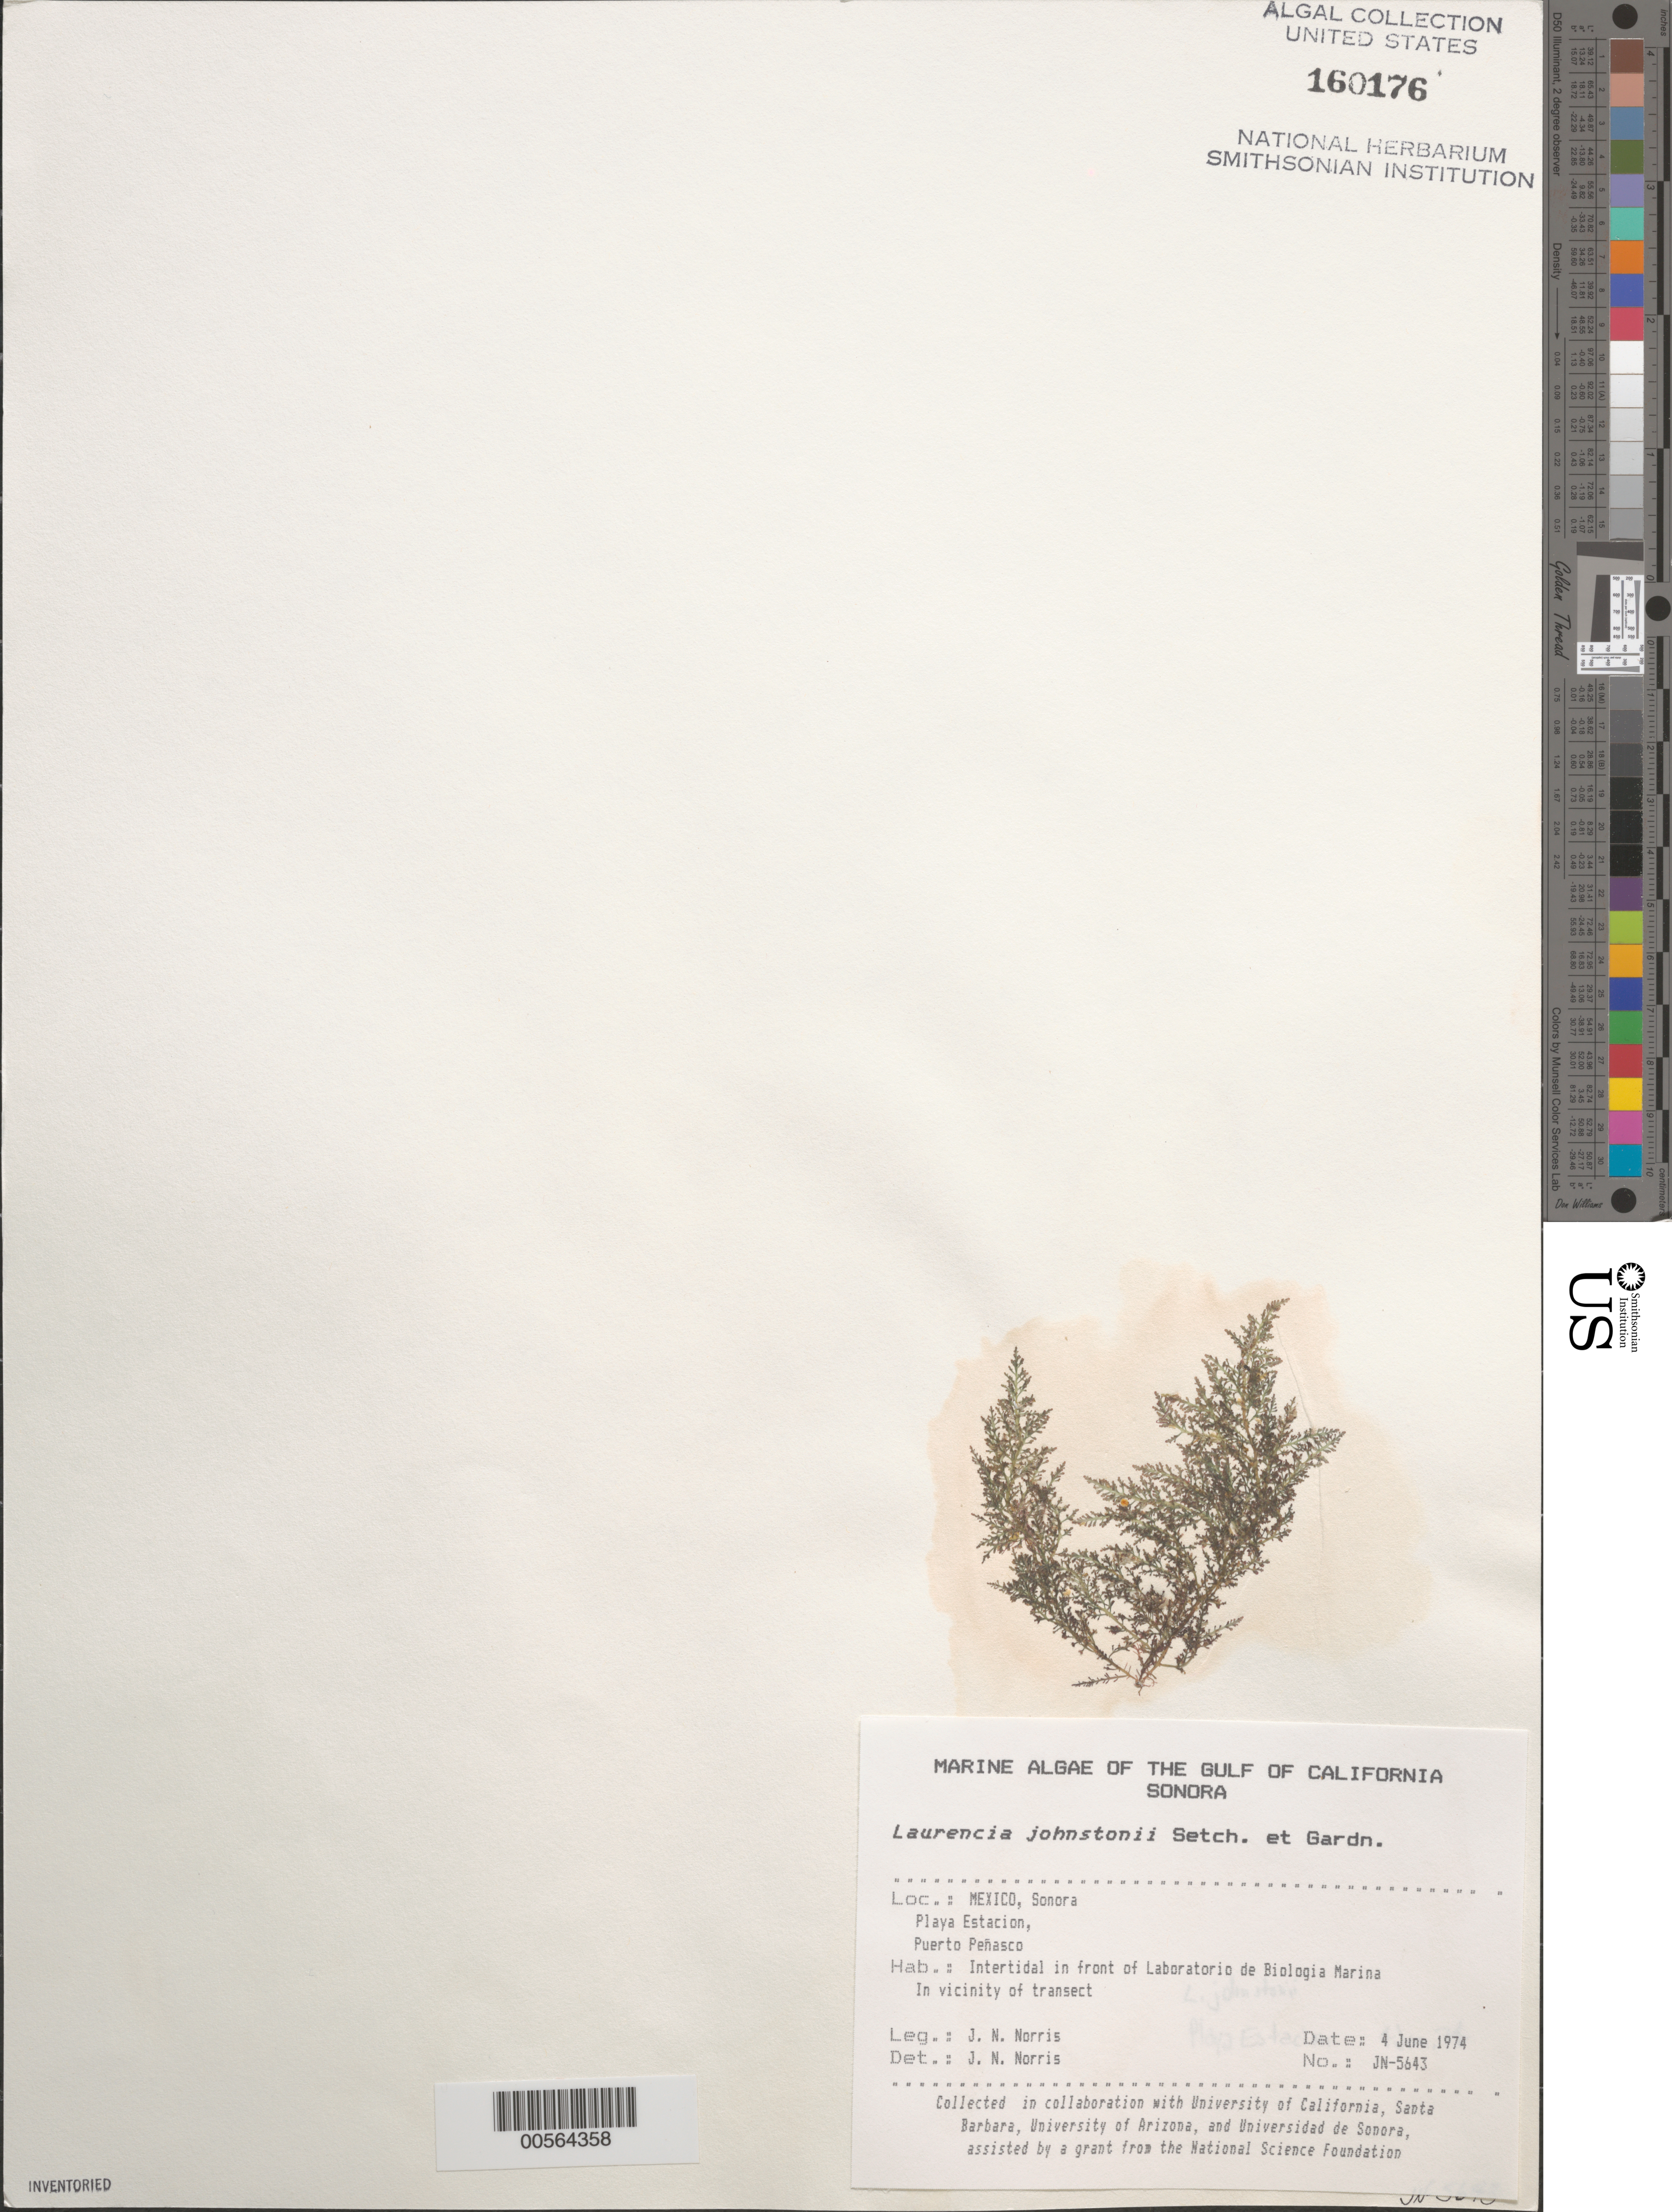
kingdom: Plantae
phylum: Rhodophyta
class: Florideophyceae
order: Ceramiales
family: Rhodomelaceae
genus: Laurencia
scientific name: Laurencia johnstonii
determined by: Norris, James N.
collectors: J. N. Norris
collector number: JN-5643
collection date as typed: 04 Jun 1974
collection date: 1974-06-04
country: Mexico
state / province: Sonora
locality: Playa Estacion, Puerto Penasco, Laboratorio de Biologia Marina shore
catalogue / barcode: US 160176